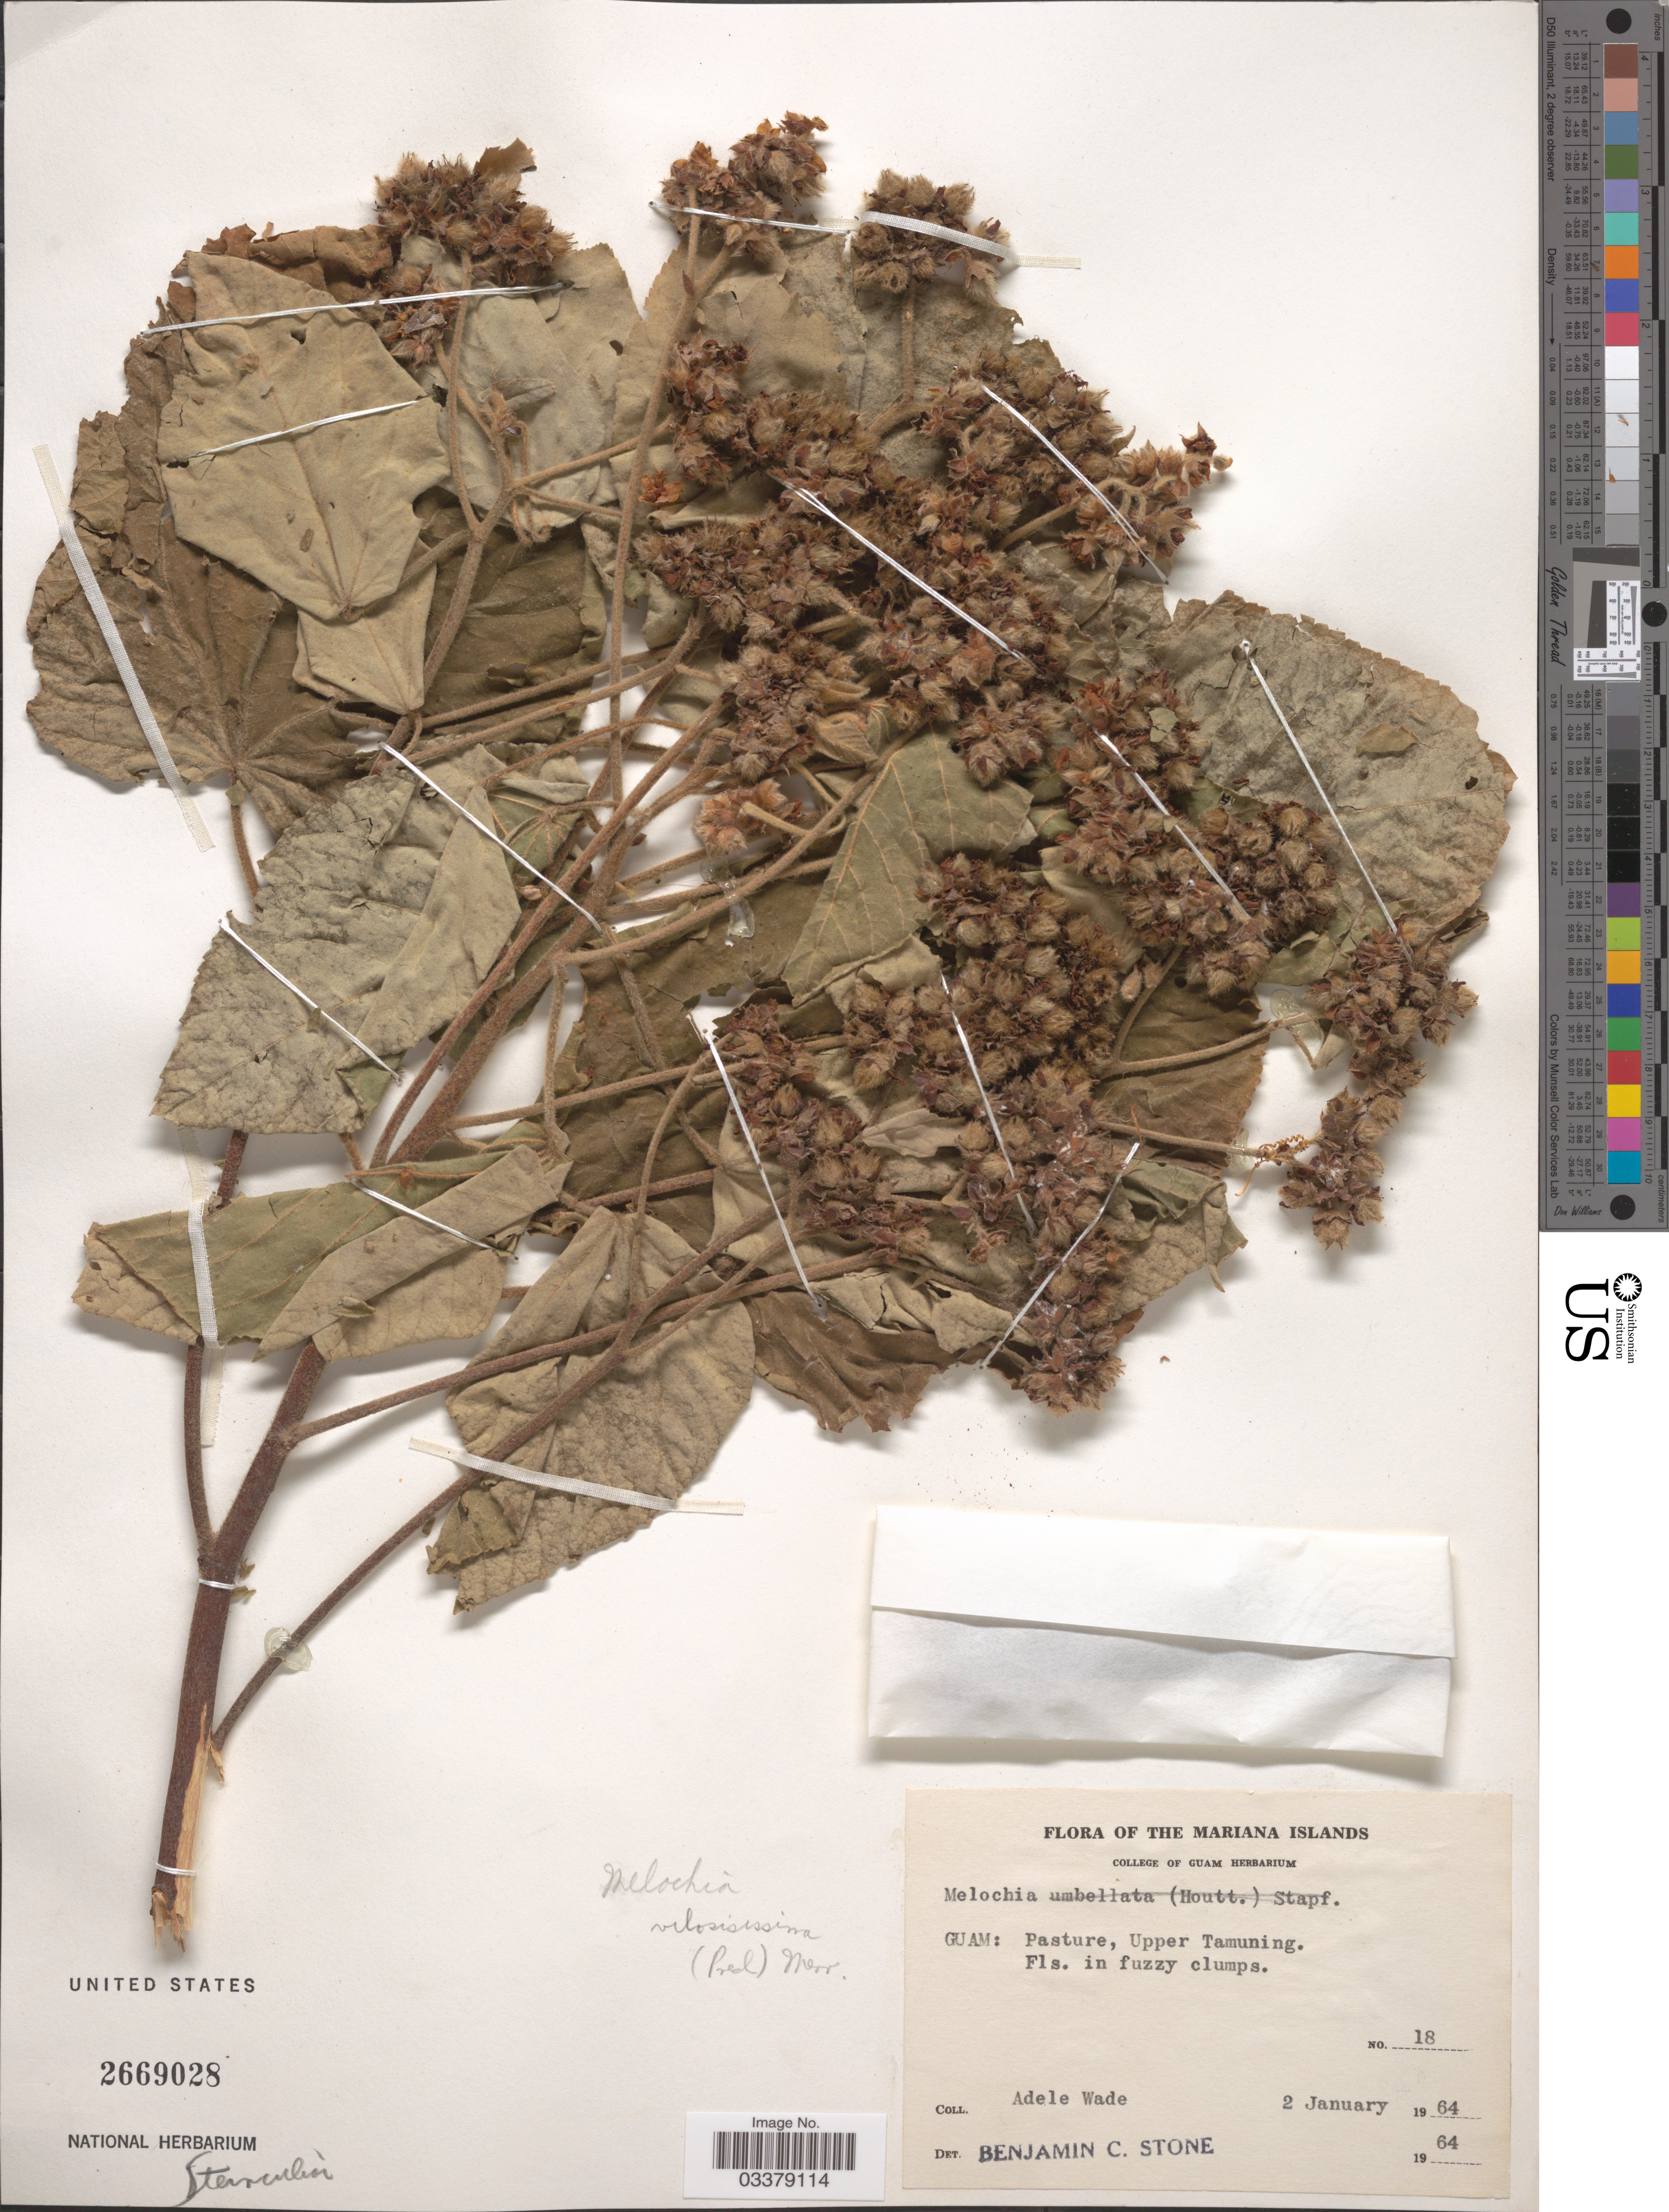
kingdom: Plantae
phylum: Tracheophyta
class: Magnoliopsida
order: Malvales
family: Malvaceae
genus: Melochia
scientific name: Melochia villosissima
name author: (C. Presl) Merr.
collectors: A. Wade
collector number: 18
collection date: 1964-01-02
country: Guam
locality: The Mariana Islands. Pasture, Upper Tamuning.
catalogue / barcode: US 2669028